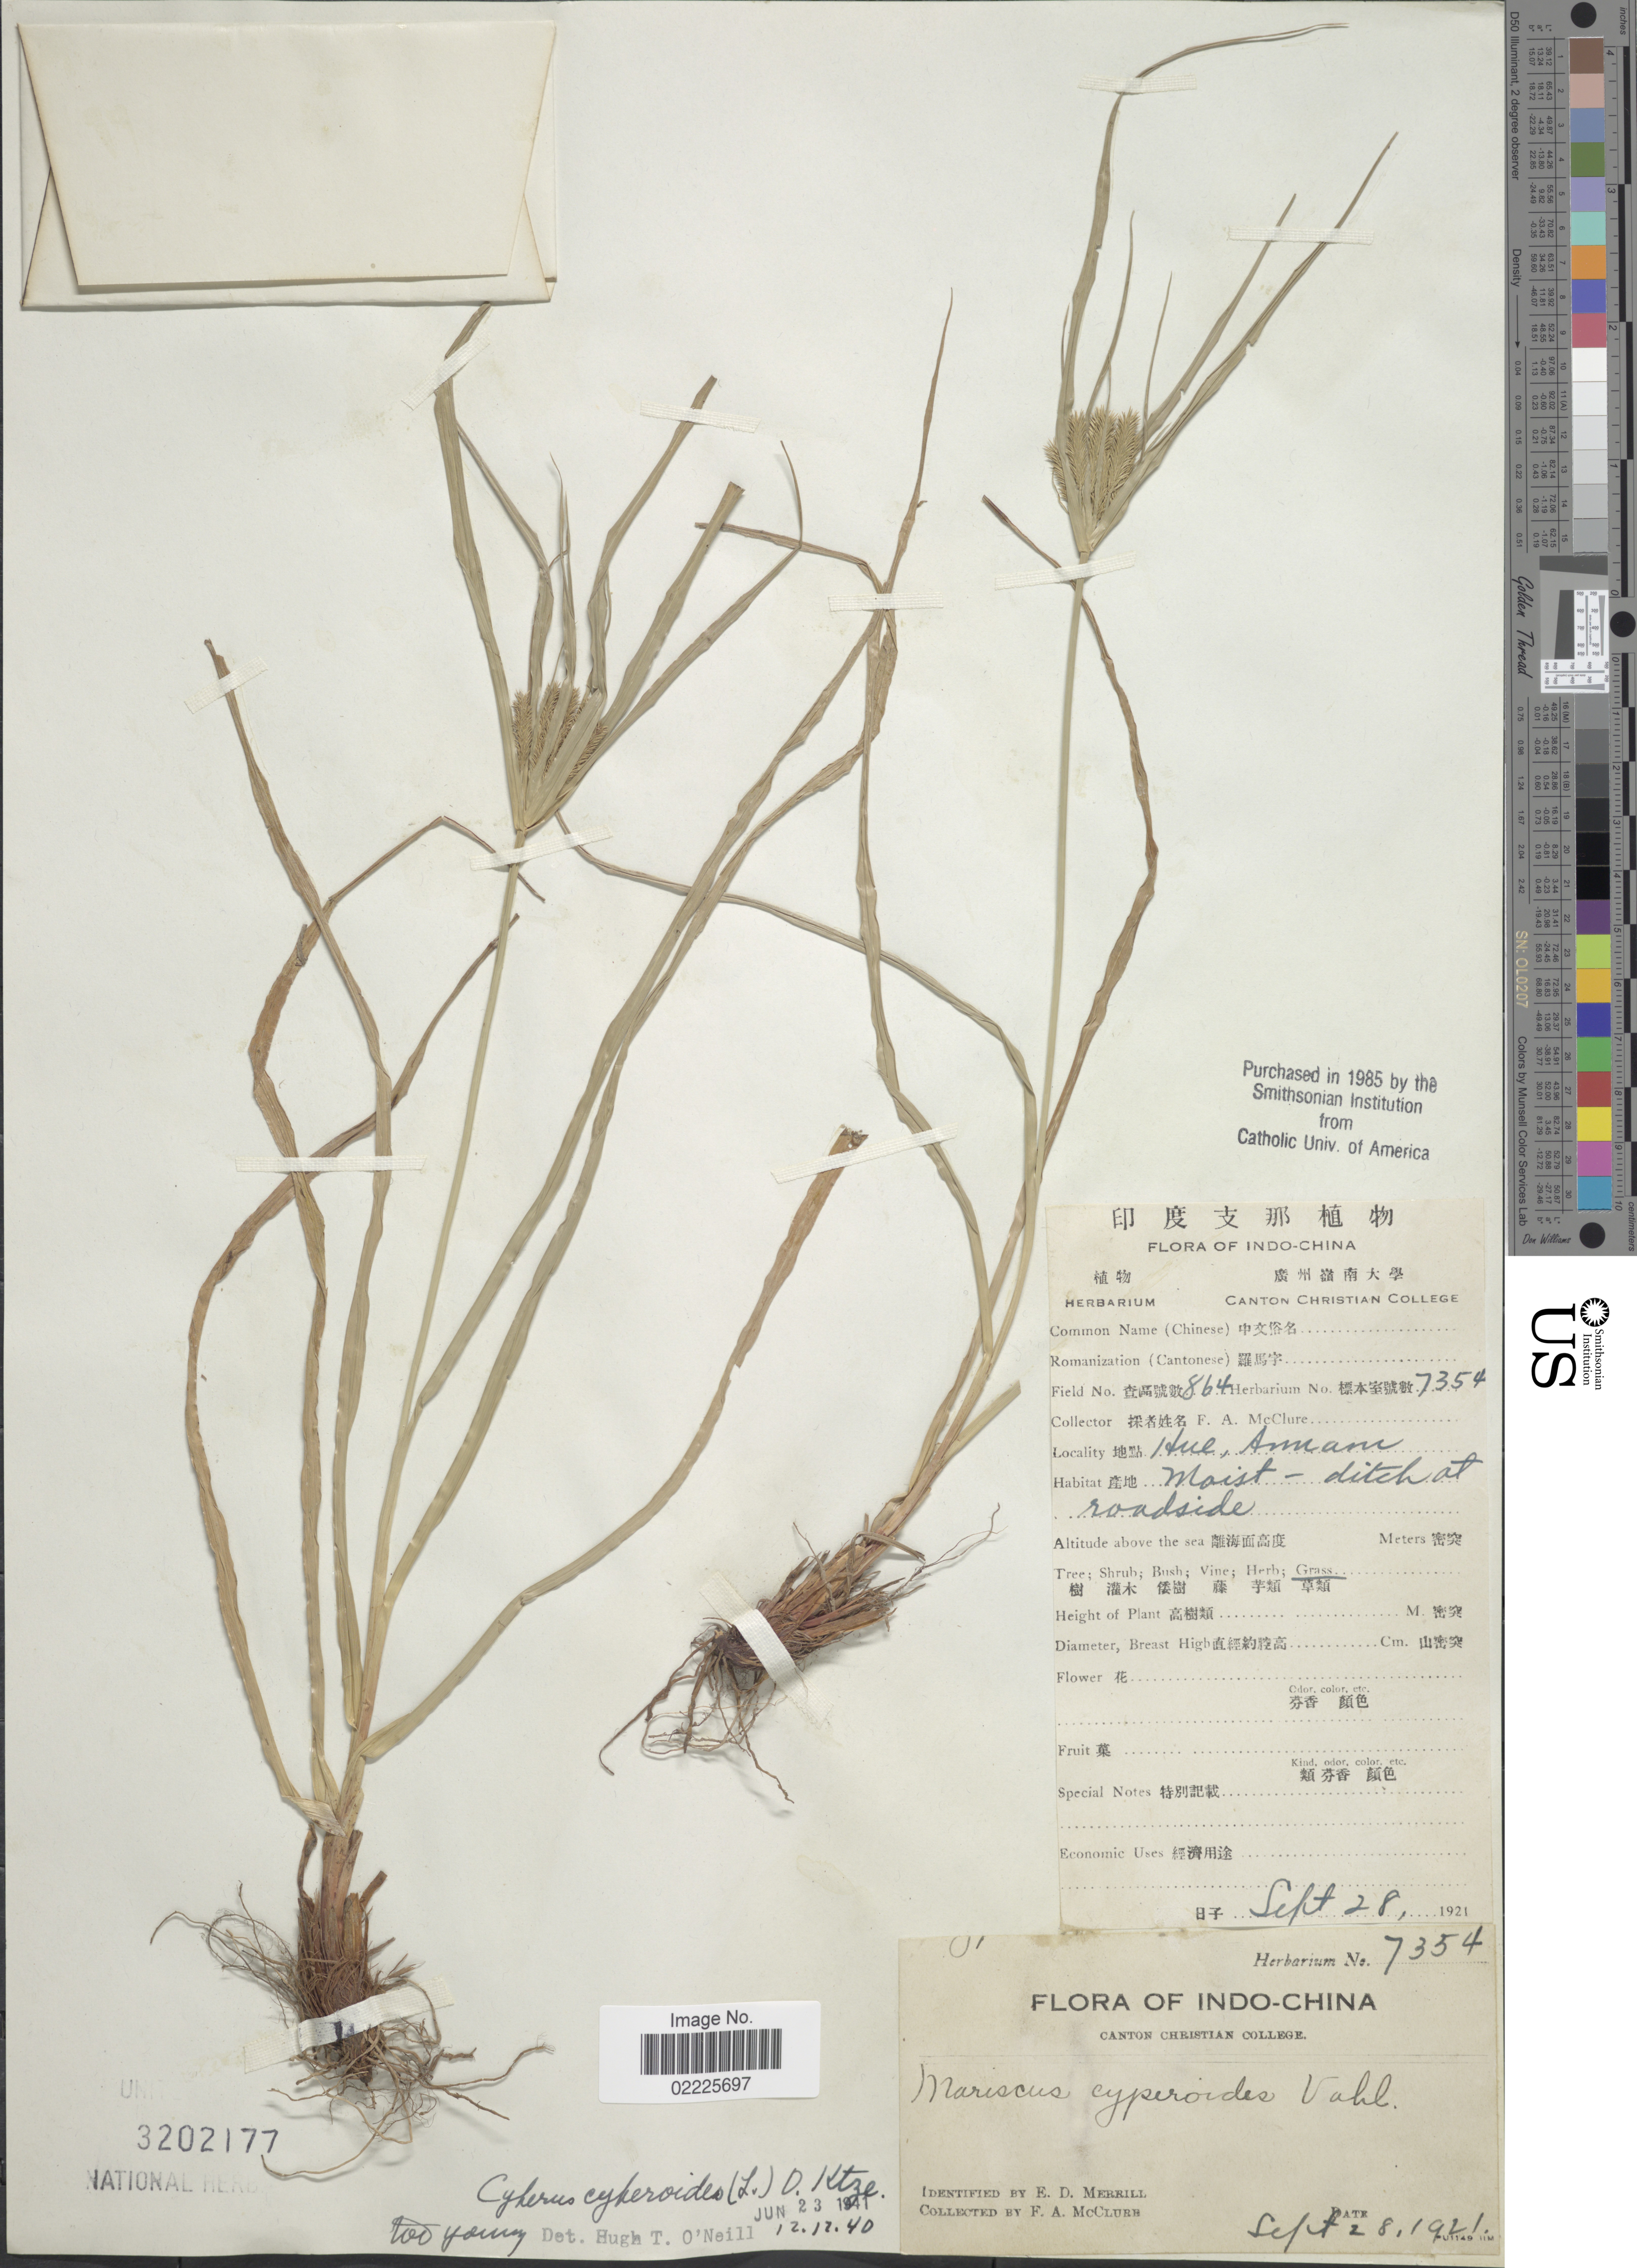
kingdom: Plantae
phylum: Tracheophyta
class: Liliopsida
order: Poales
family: Cyperaceae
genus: Cyperus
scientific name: Cyperus cyperoides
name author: (L.) Kuntze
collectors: F. A. McClure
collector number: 864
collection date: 1921-09-28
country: Vietnam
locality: Hue, Annam, moist-ditch at roadside.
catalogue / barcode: US 3202177